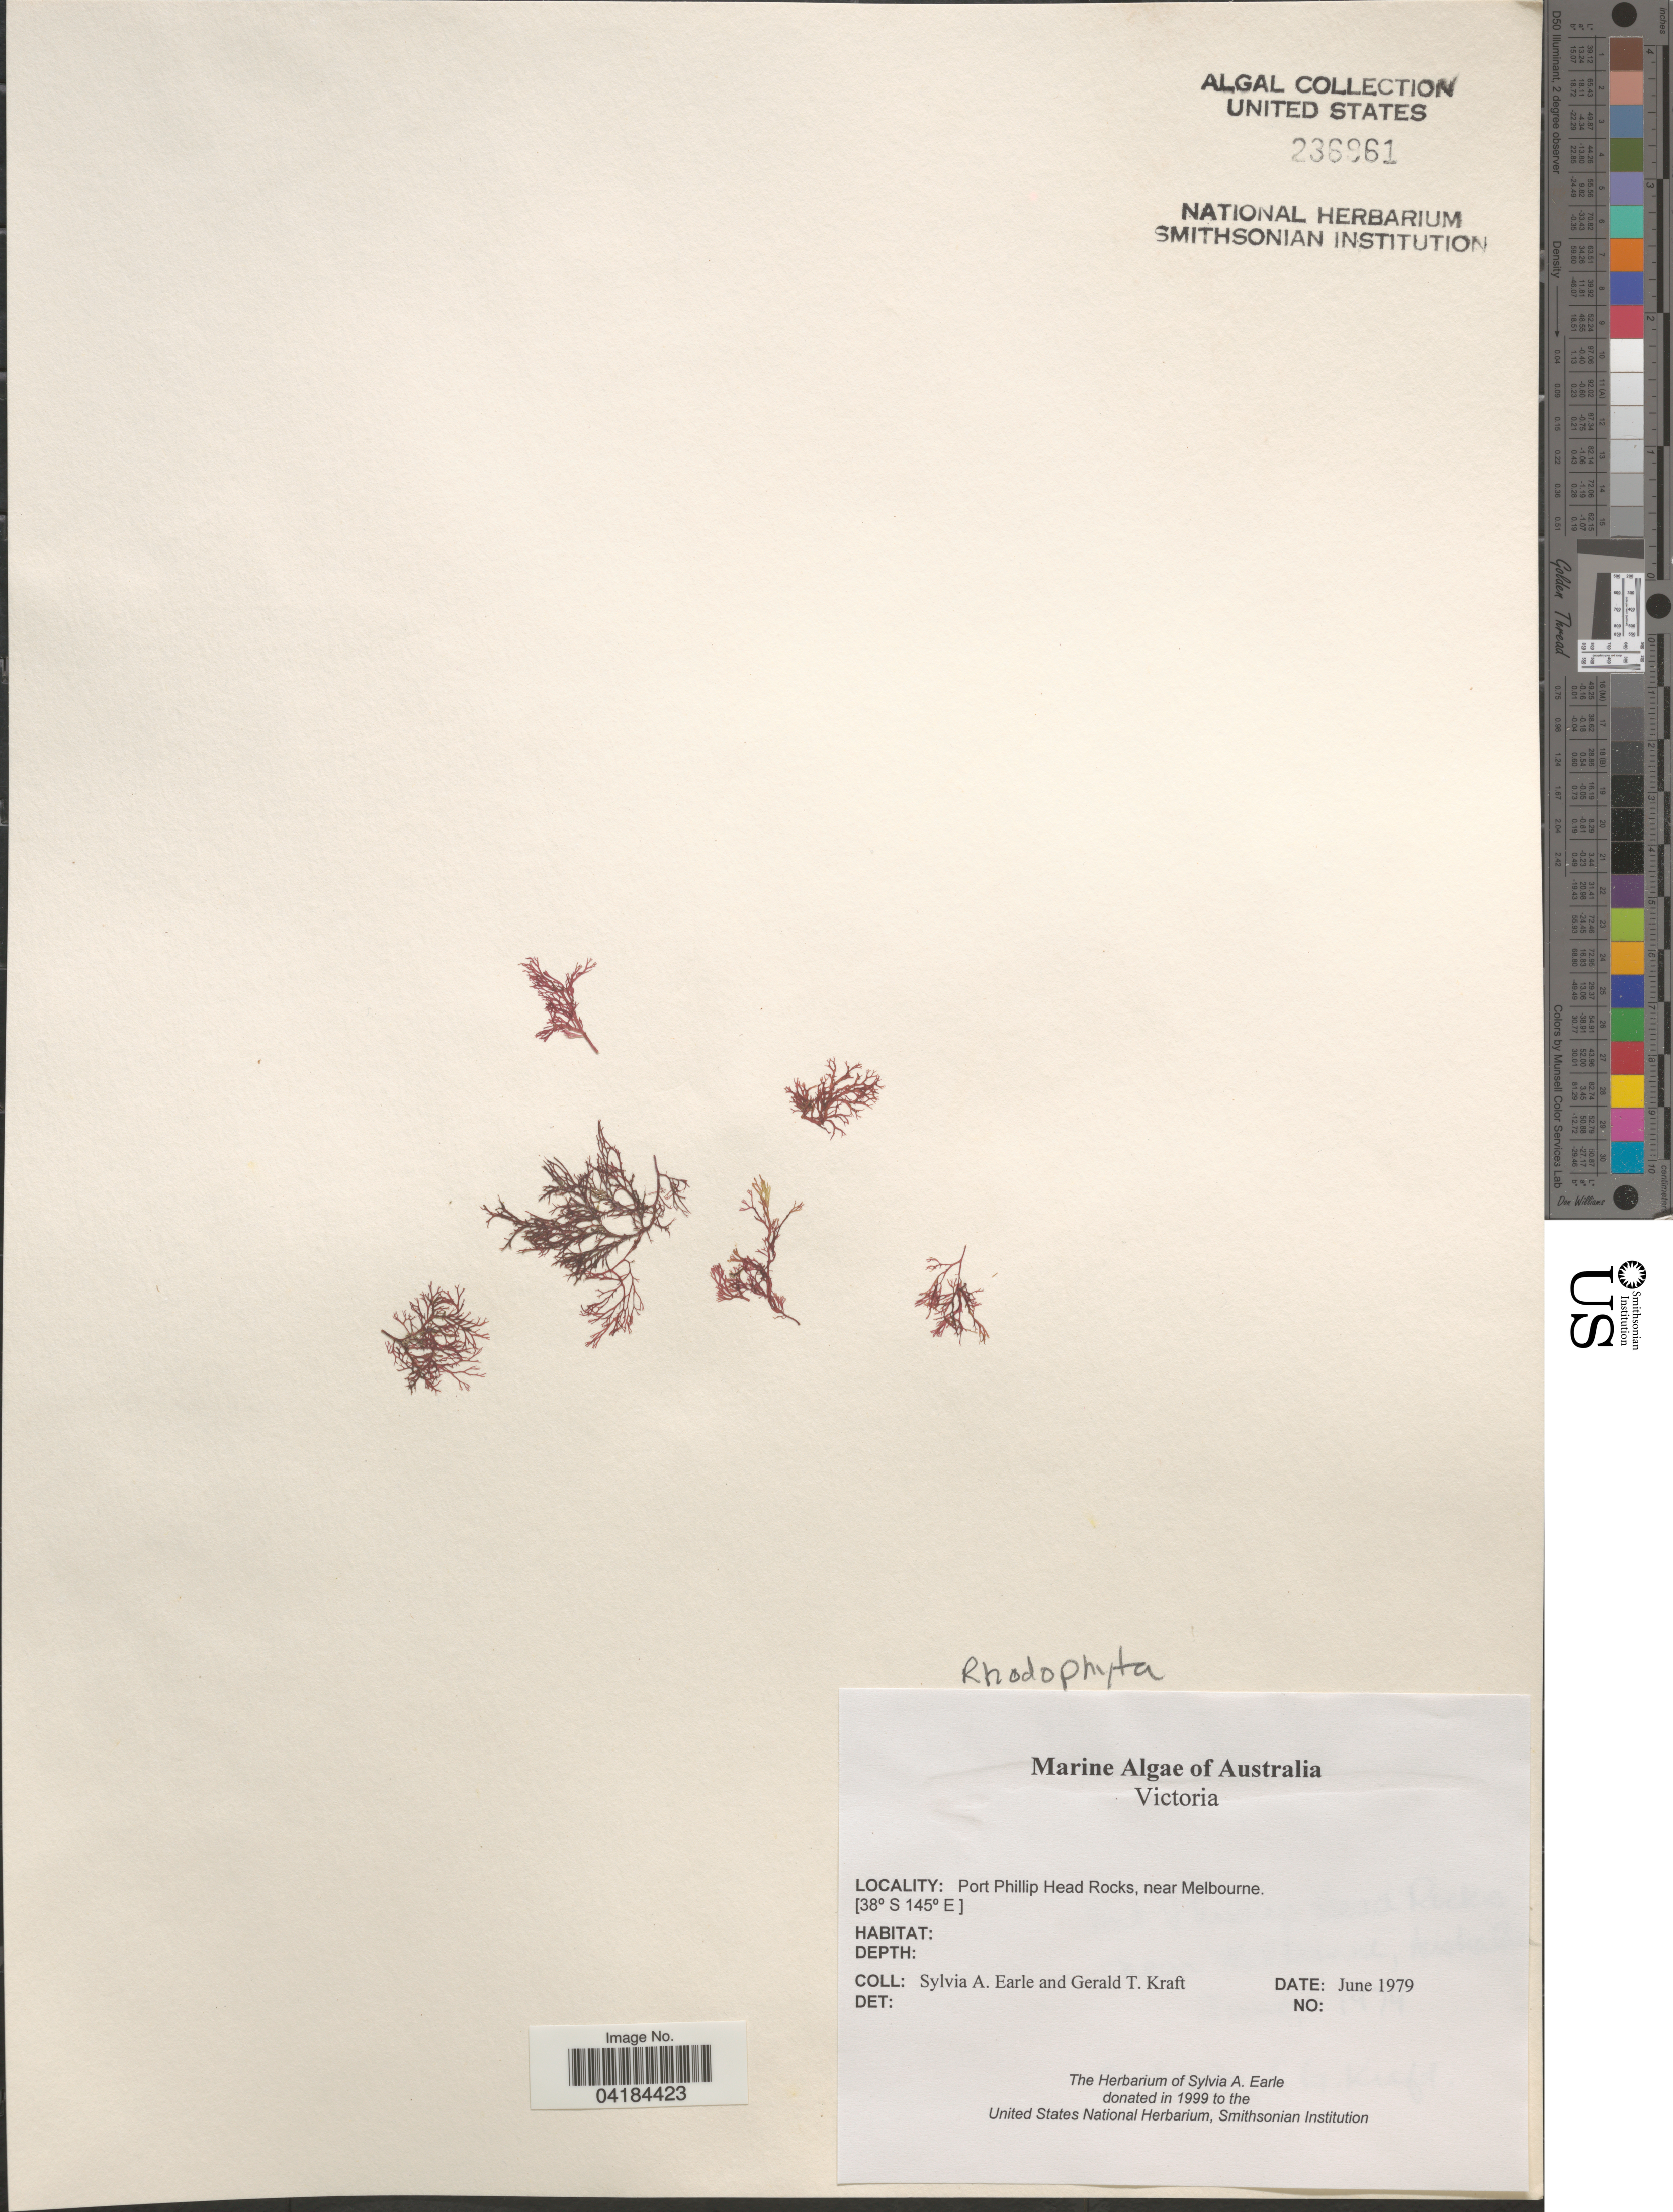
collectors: S. A. Earle & G. T. Kraft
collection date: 1979-06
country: Australia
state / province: Victoria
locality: Victoria. Port Phillip Head Rocks, near Melbourne.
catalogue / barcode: US 236861